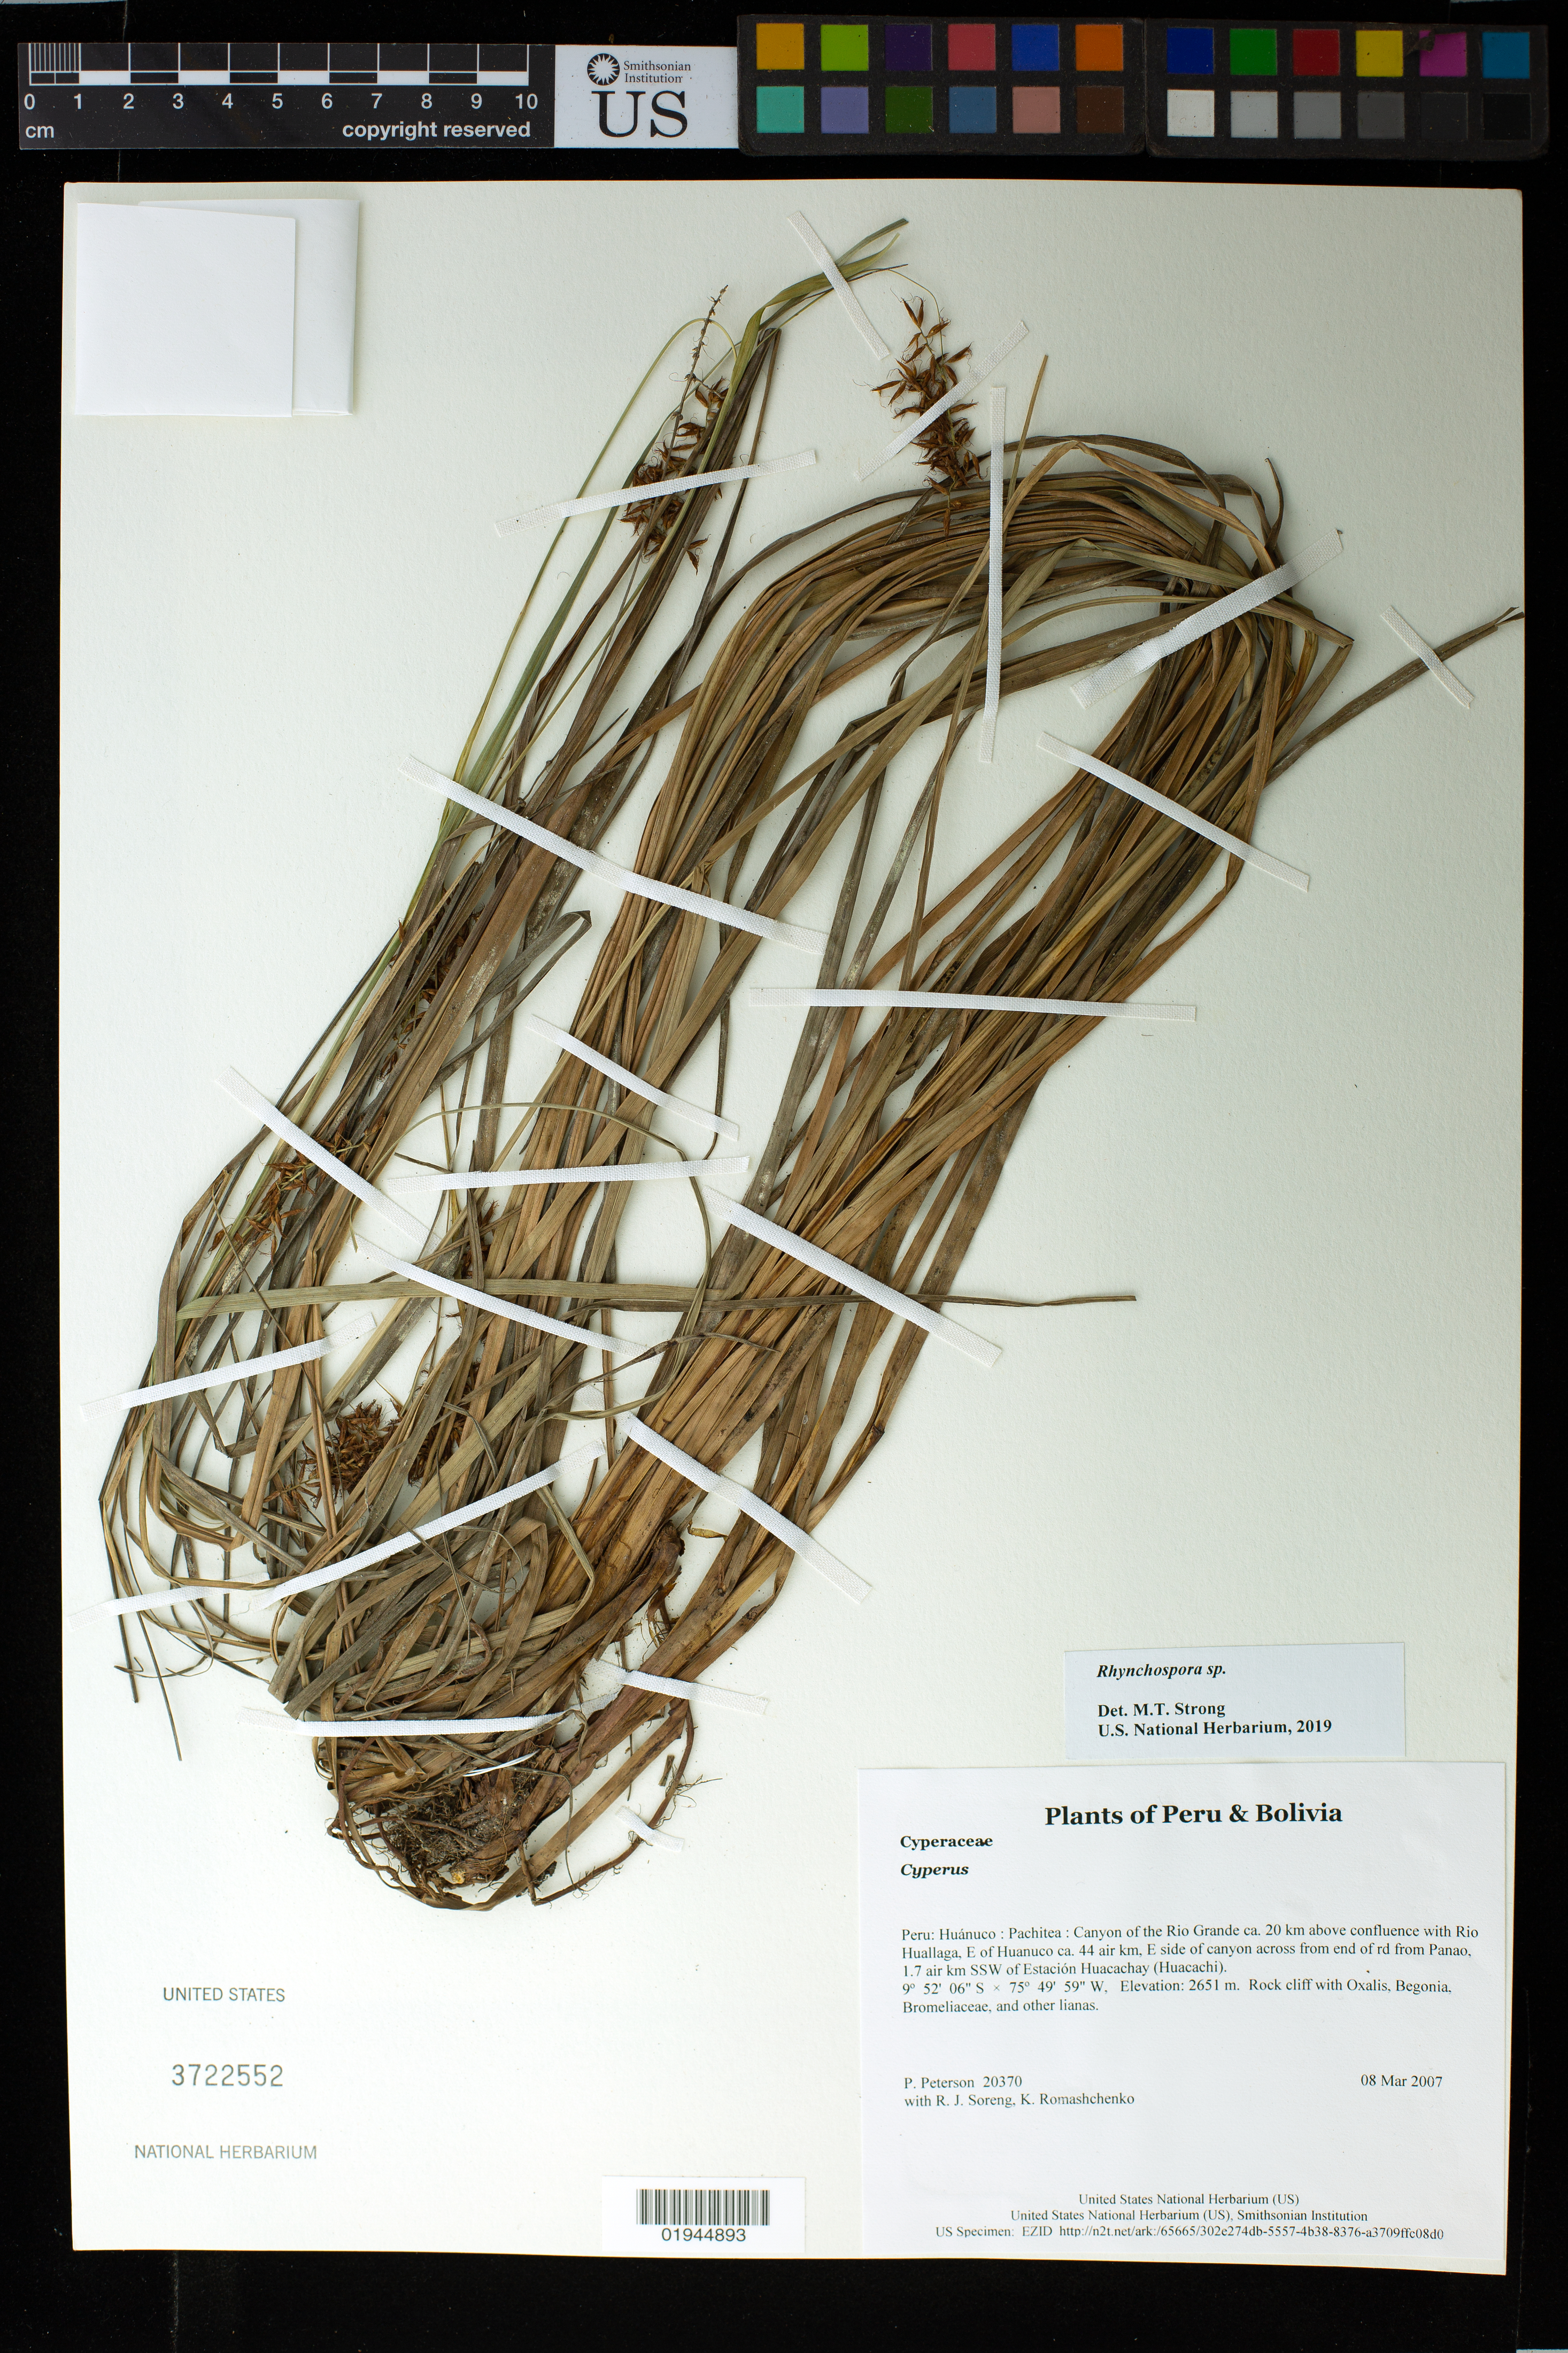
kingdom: Plantae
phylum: Tracheophyta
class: Liliopsida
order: Poales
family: Cyperaceae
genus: Rhynchospora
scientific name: Rhynchospora sp.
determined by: Strong, Mark T., (BOT), Smithsonian Institution - National Museum of Natural History (UNITED STATES)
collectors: P. M. Peterson, R. J. Soreng & K. Romashchenko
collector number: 20370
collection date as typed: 08 Mar 2007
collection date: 2007-03-08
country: Peru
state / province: Huánuco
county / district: Pachitea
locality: Canyon of the Rio Grande ca. 20 km above confluence with Rio Huallaga, E of Huanuco ca. 44 air km, E side of canyon across from end of rd from Panao, 1.7 air km SSW of Estación Huacachay (Huacachi)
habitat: Rock cliff with Oxalis, Begonia, Bromeliaceae, and other lianas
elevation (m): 2651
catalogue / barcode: US 3722552